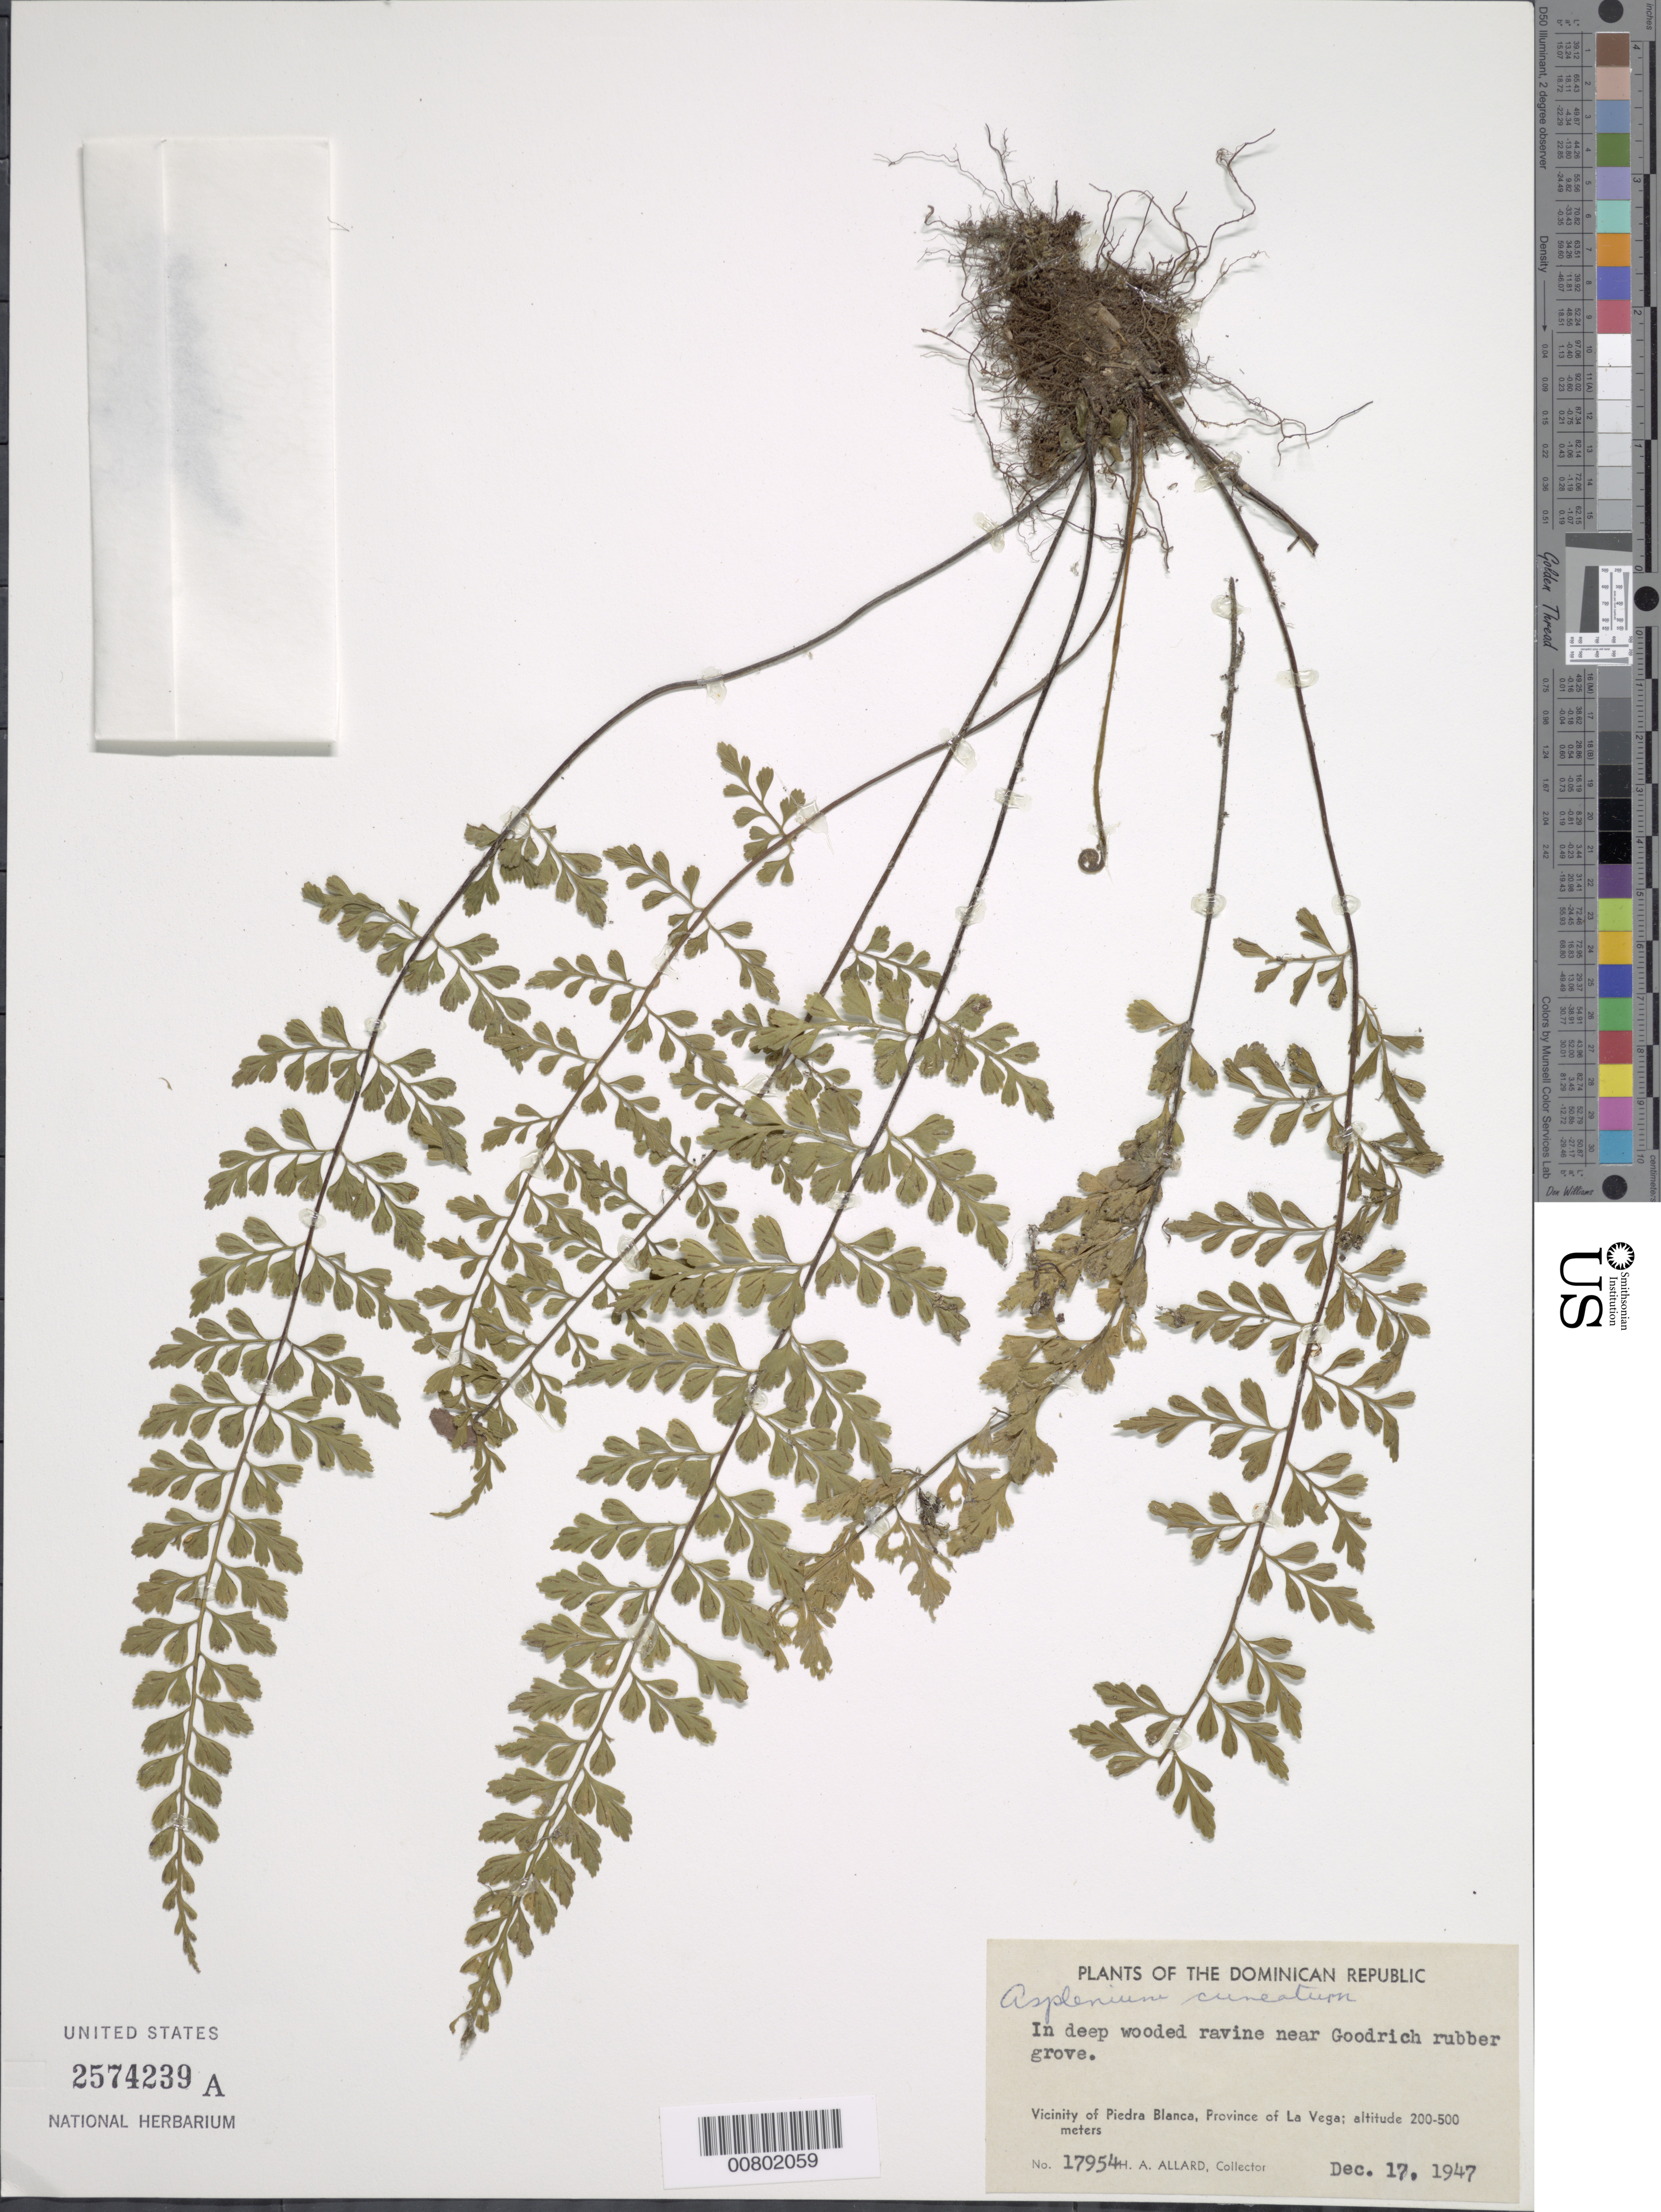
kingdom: Plantae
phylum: Tracheophyta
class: Polypodiopsida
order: Polypodiales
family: Aspleniaceae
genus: Asplenium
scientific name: Asplenium cuneatum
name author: Lam.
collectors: H. A. Allard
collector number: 17954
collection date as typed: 17 Dec 1947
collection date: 1947-12-17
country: Dominican Republic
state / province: La Vega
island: Hispaniola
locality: Piedra Blanca vicinity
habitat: Deep wooded ravine near Goodrich rubber grove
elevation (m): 200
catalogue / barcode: US 2574239A